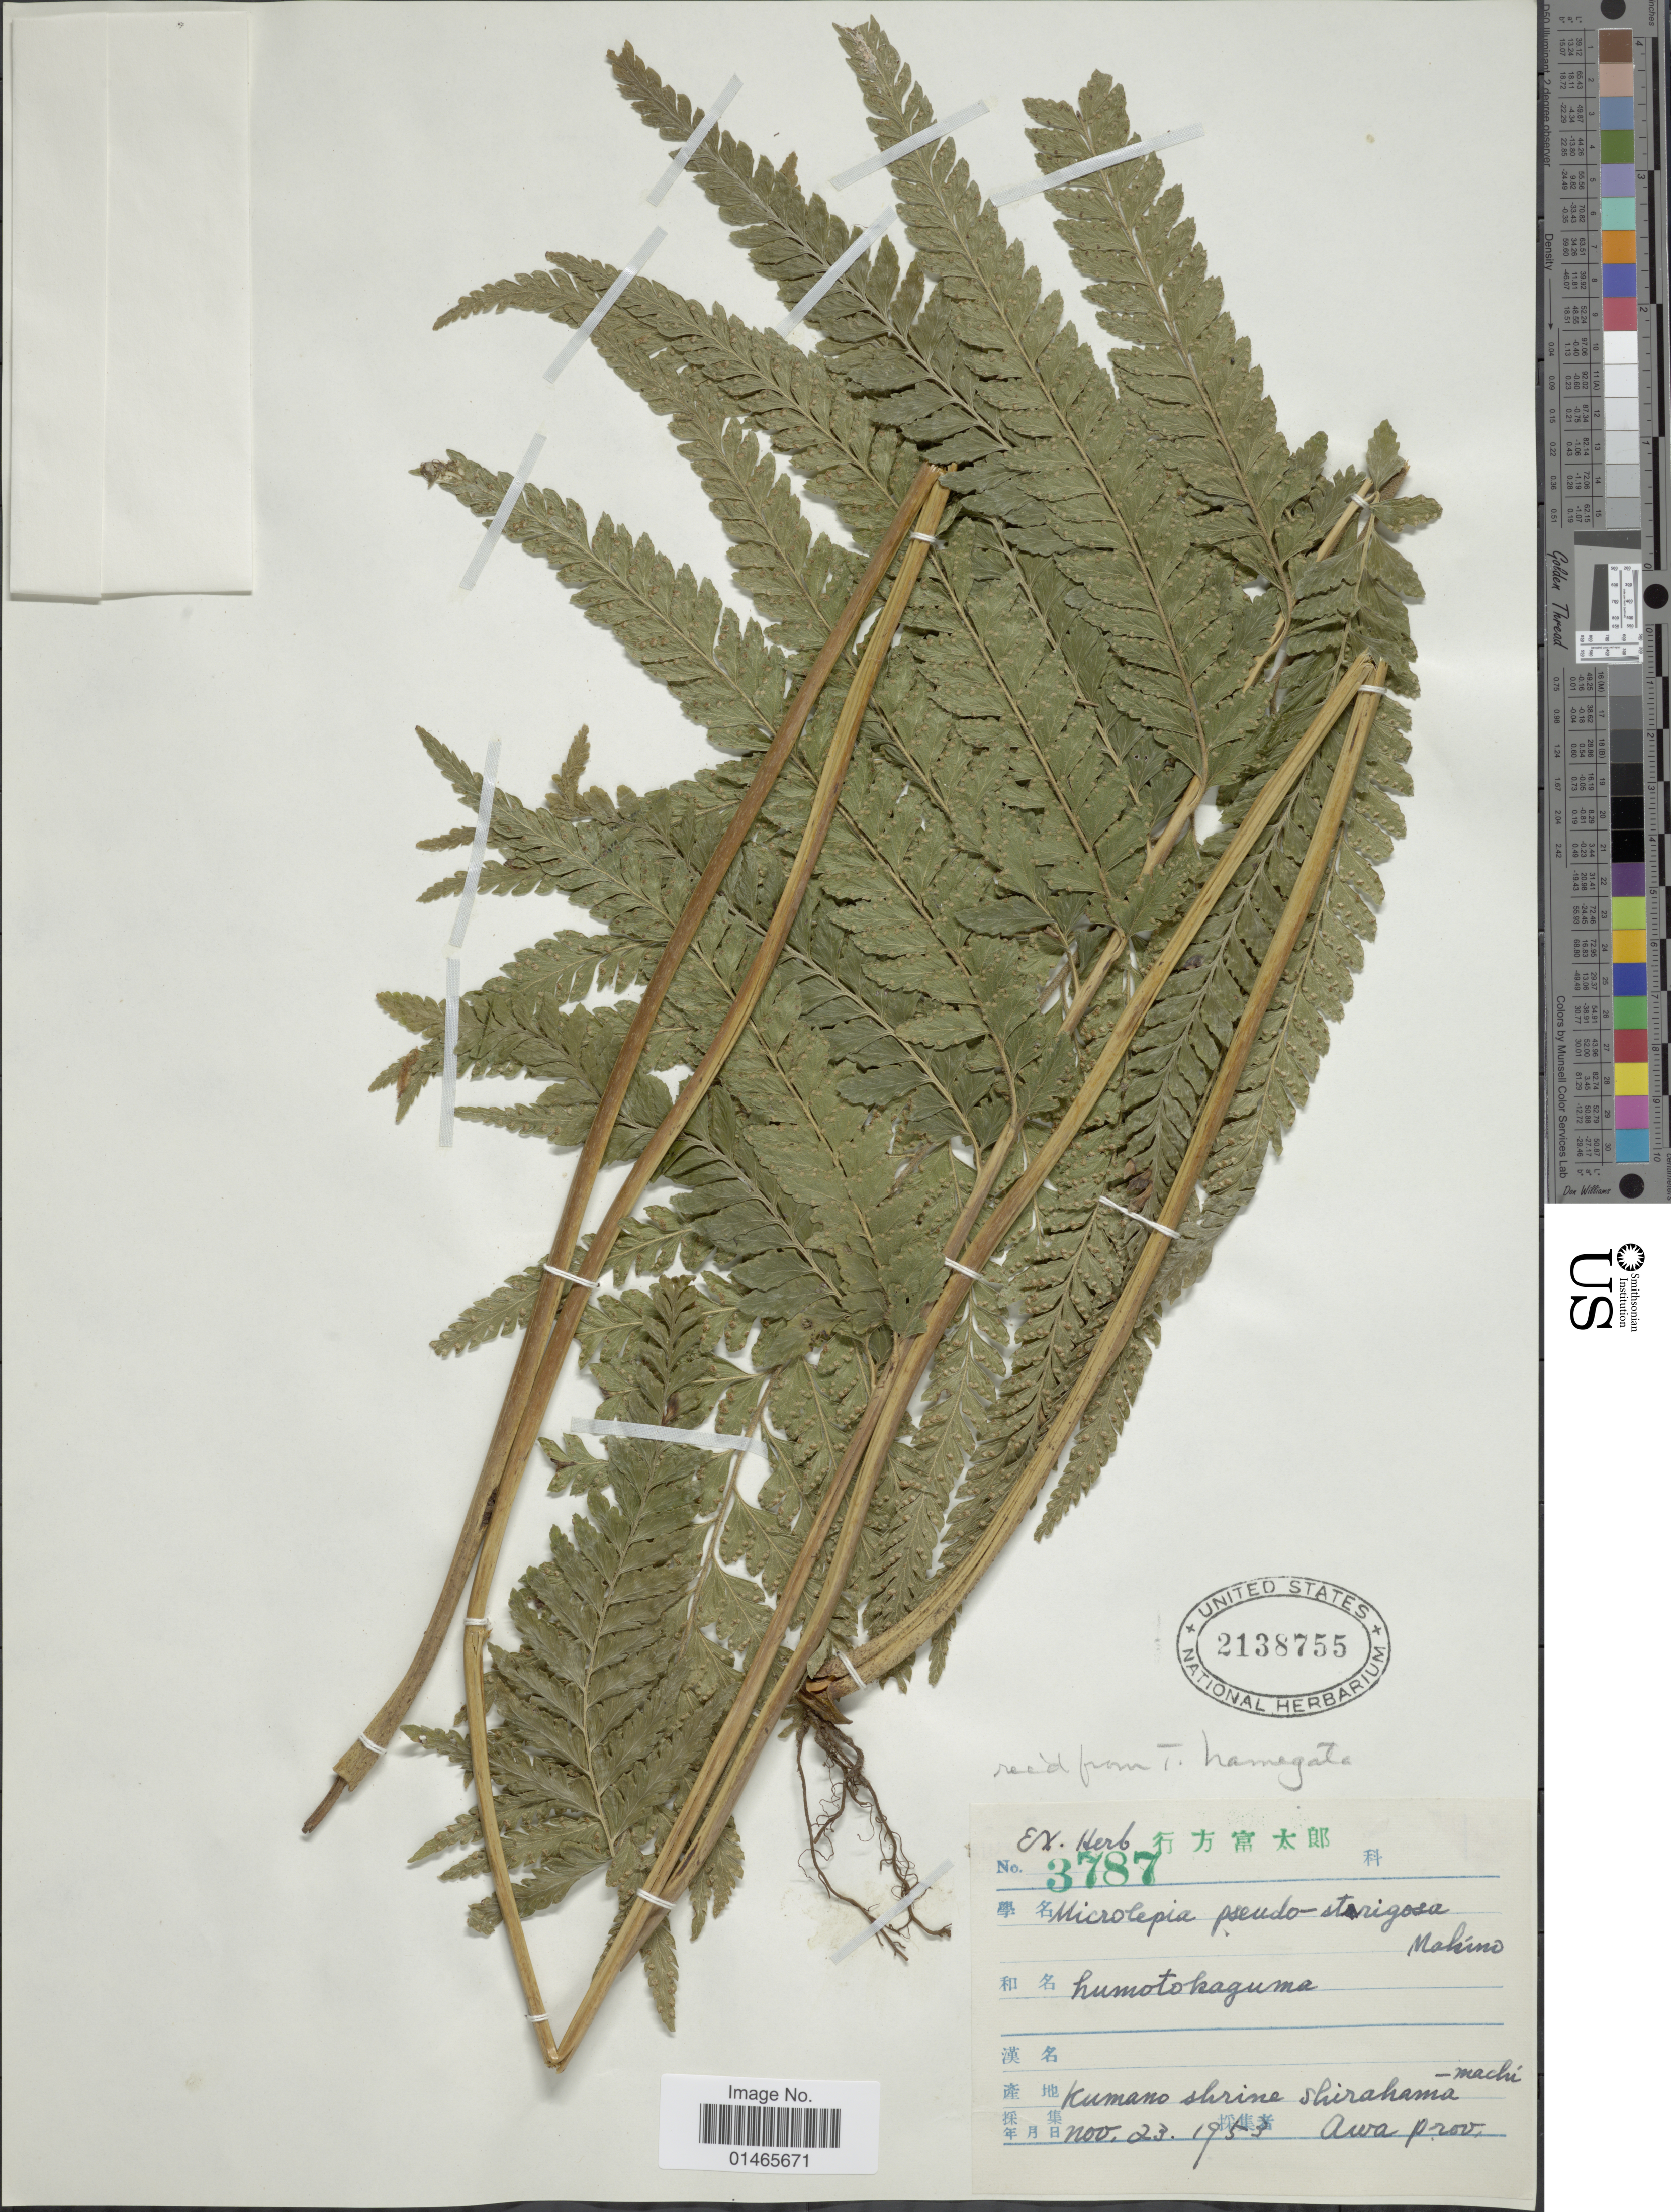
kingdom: Plantae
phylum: Tracheophyta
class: Polypodiopsida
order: Polypodiales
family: Dennstaedtiaceae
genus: Microlepia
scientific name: Microlepia pseudostrigosa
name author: Makino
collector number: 3787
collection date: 1953-11-23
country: Japan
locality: Humotokagume, Kumamo shrine Shirahama-machi, Awa Prov.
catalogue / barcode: US 2138755